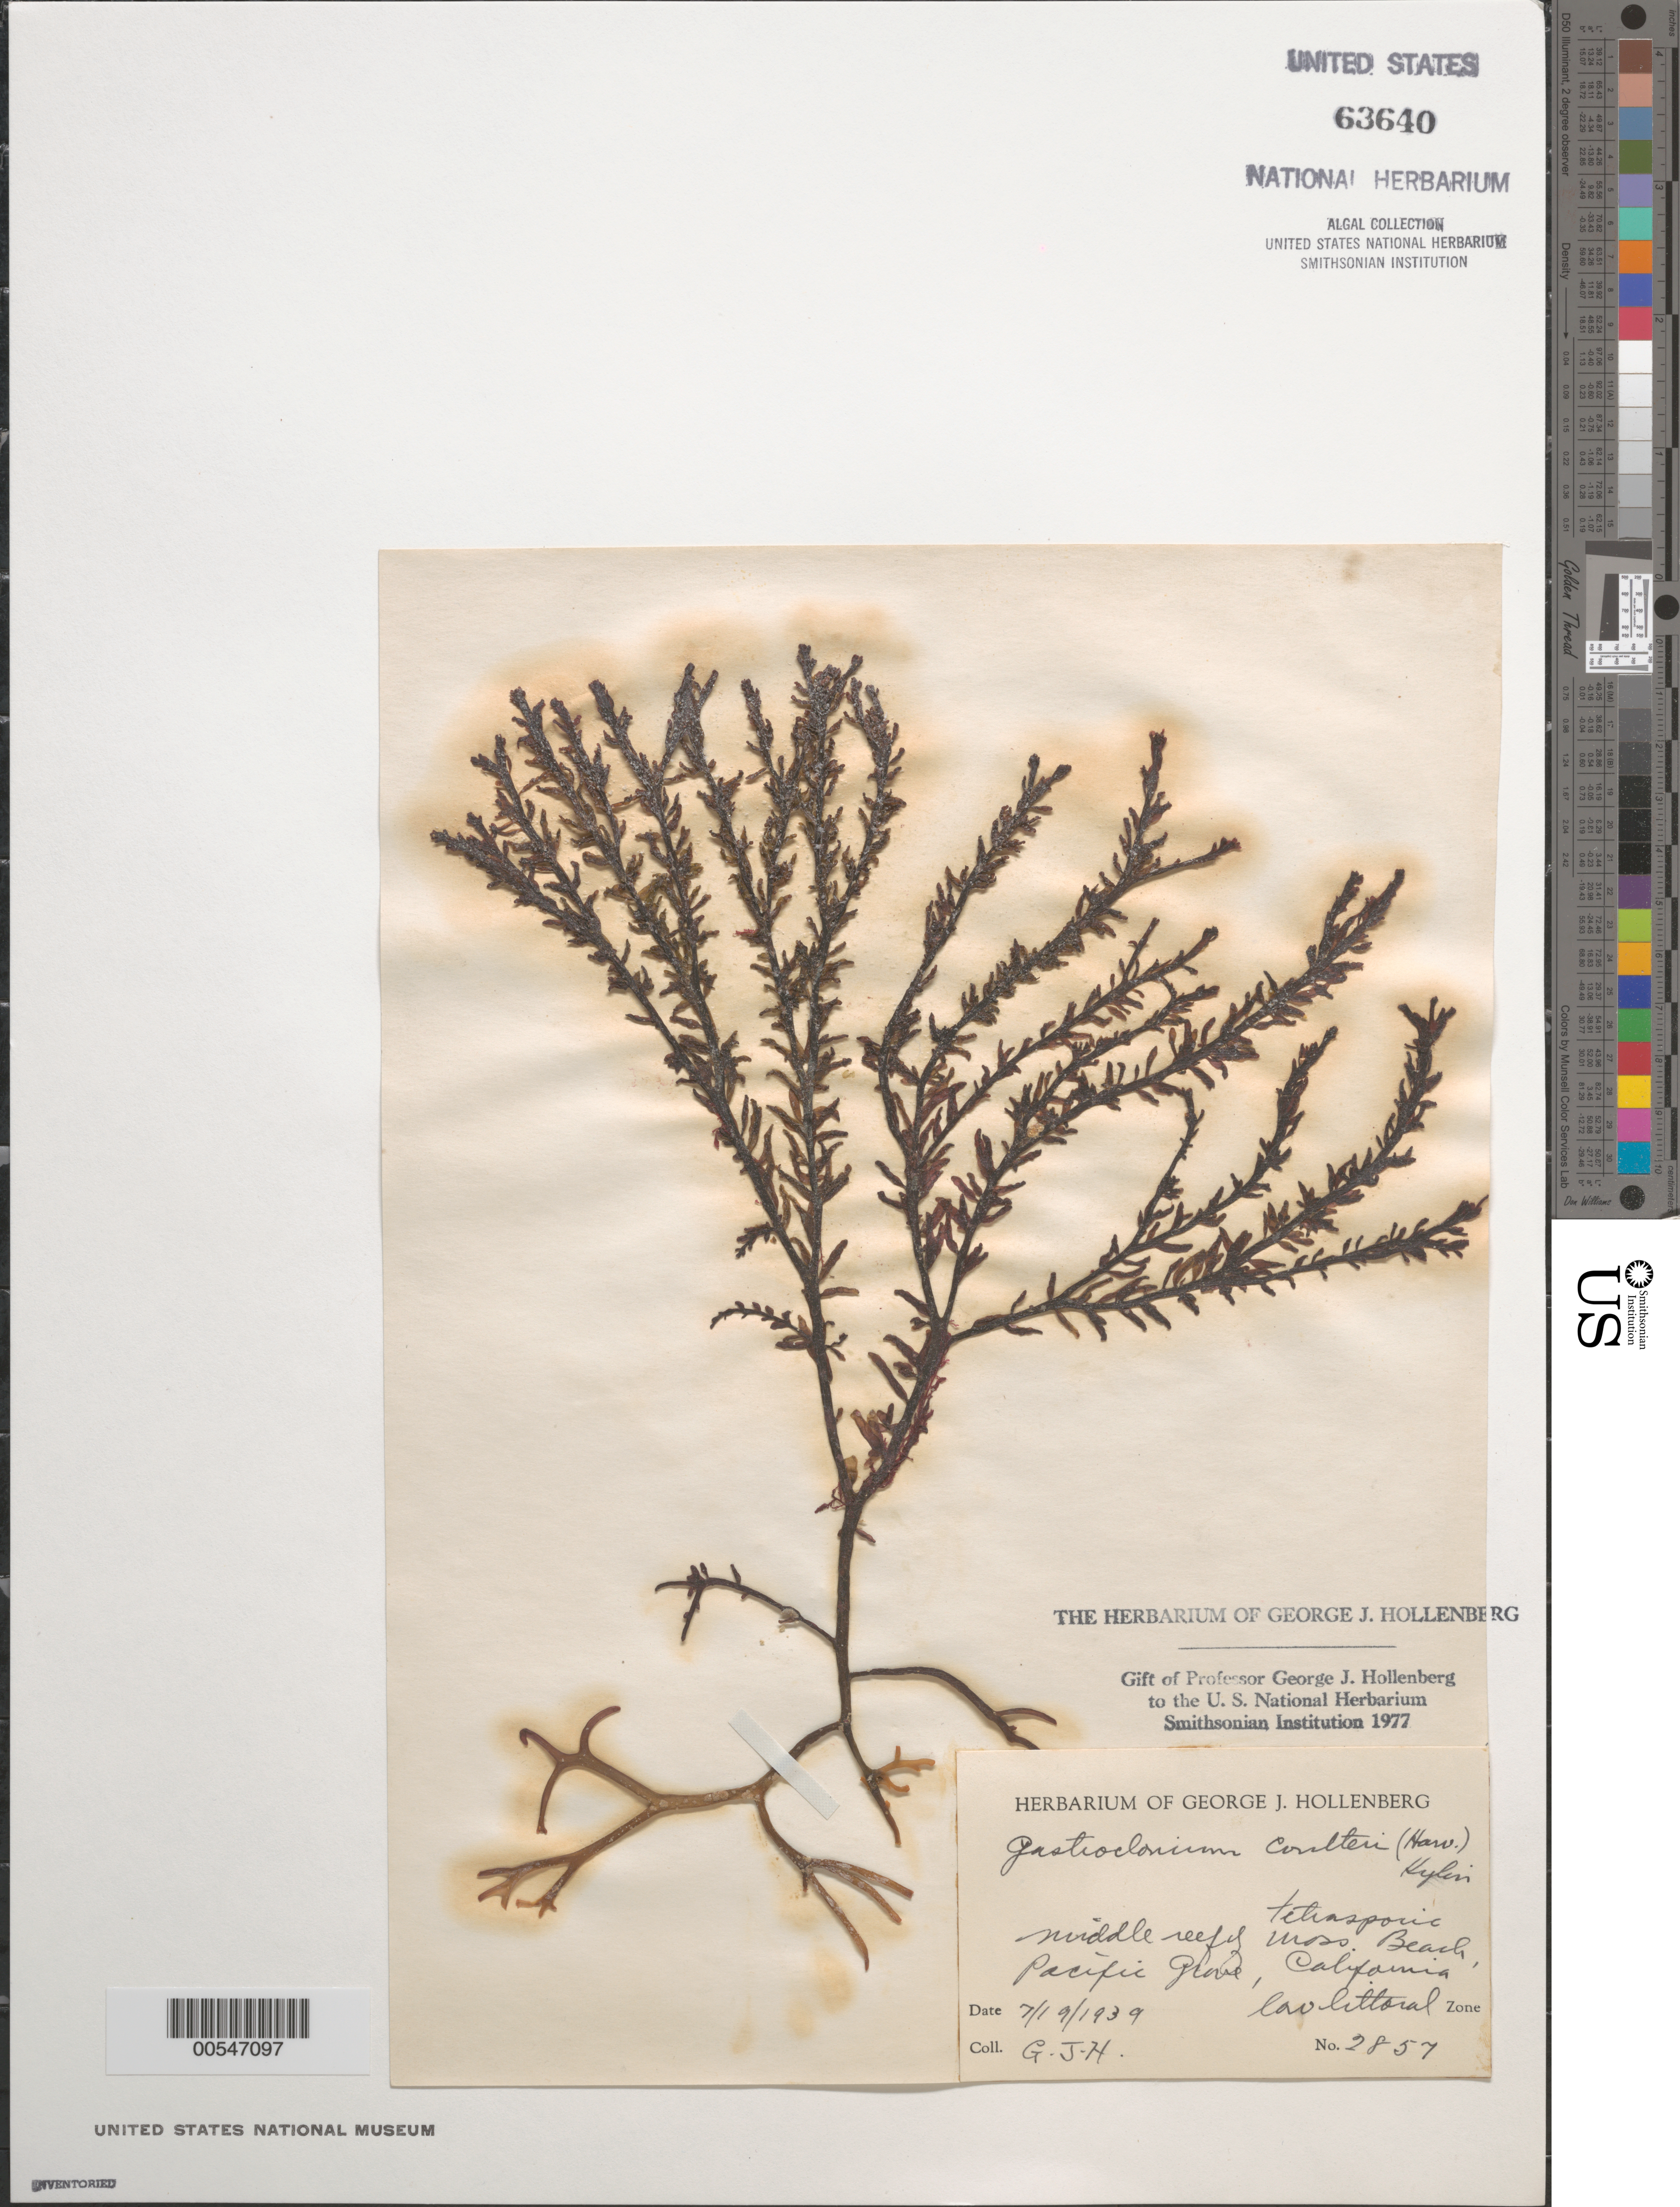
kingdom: Plantae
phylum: Rhodophyta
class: Florideophyceae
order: Rhodymeniales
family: Champiaceae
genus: Neogastroclonium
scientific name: Neogastroclonium subarticulatum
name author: (Turner) L. Le Gall et al.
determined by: Algae name updating Project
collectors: G. Hollenberg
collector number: GJH 2857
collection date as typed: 19 Jul 1939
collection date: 1939-07-19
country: United States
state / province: California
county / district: Monterey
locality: Middle reef of Moss Beach, Pacific Grove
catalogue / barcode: US 63640